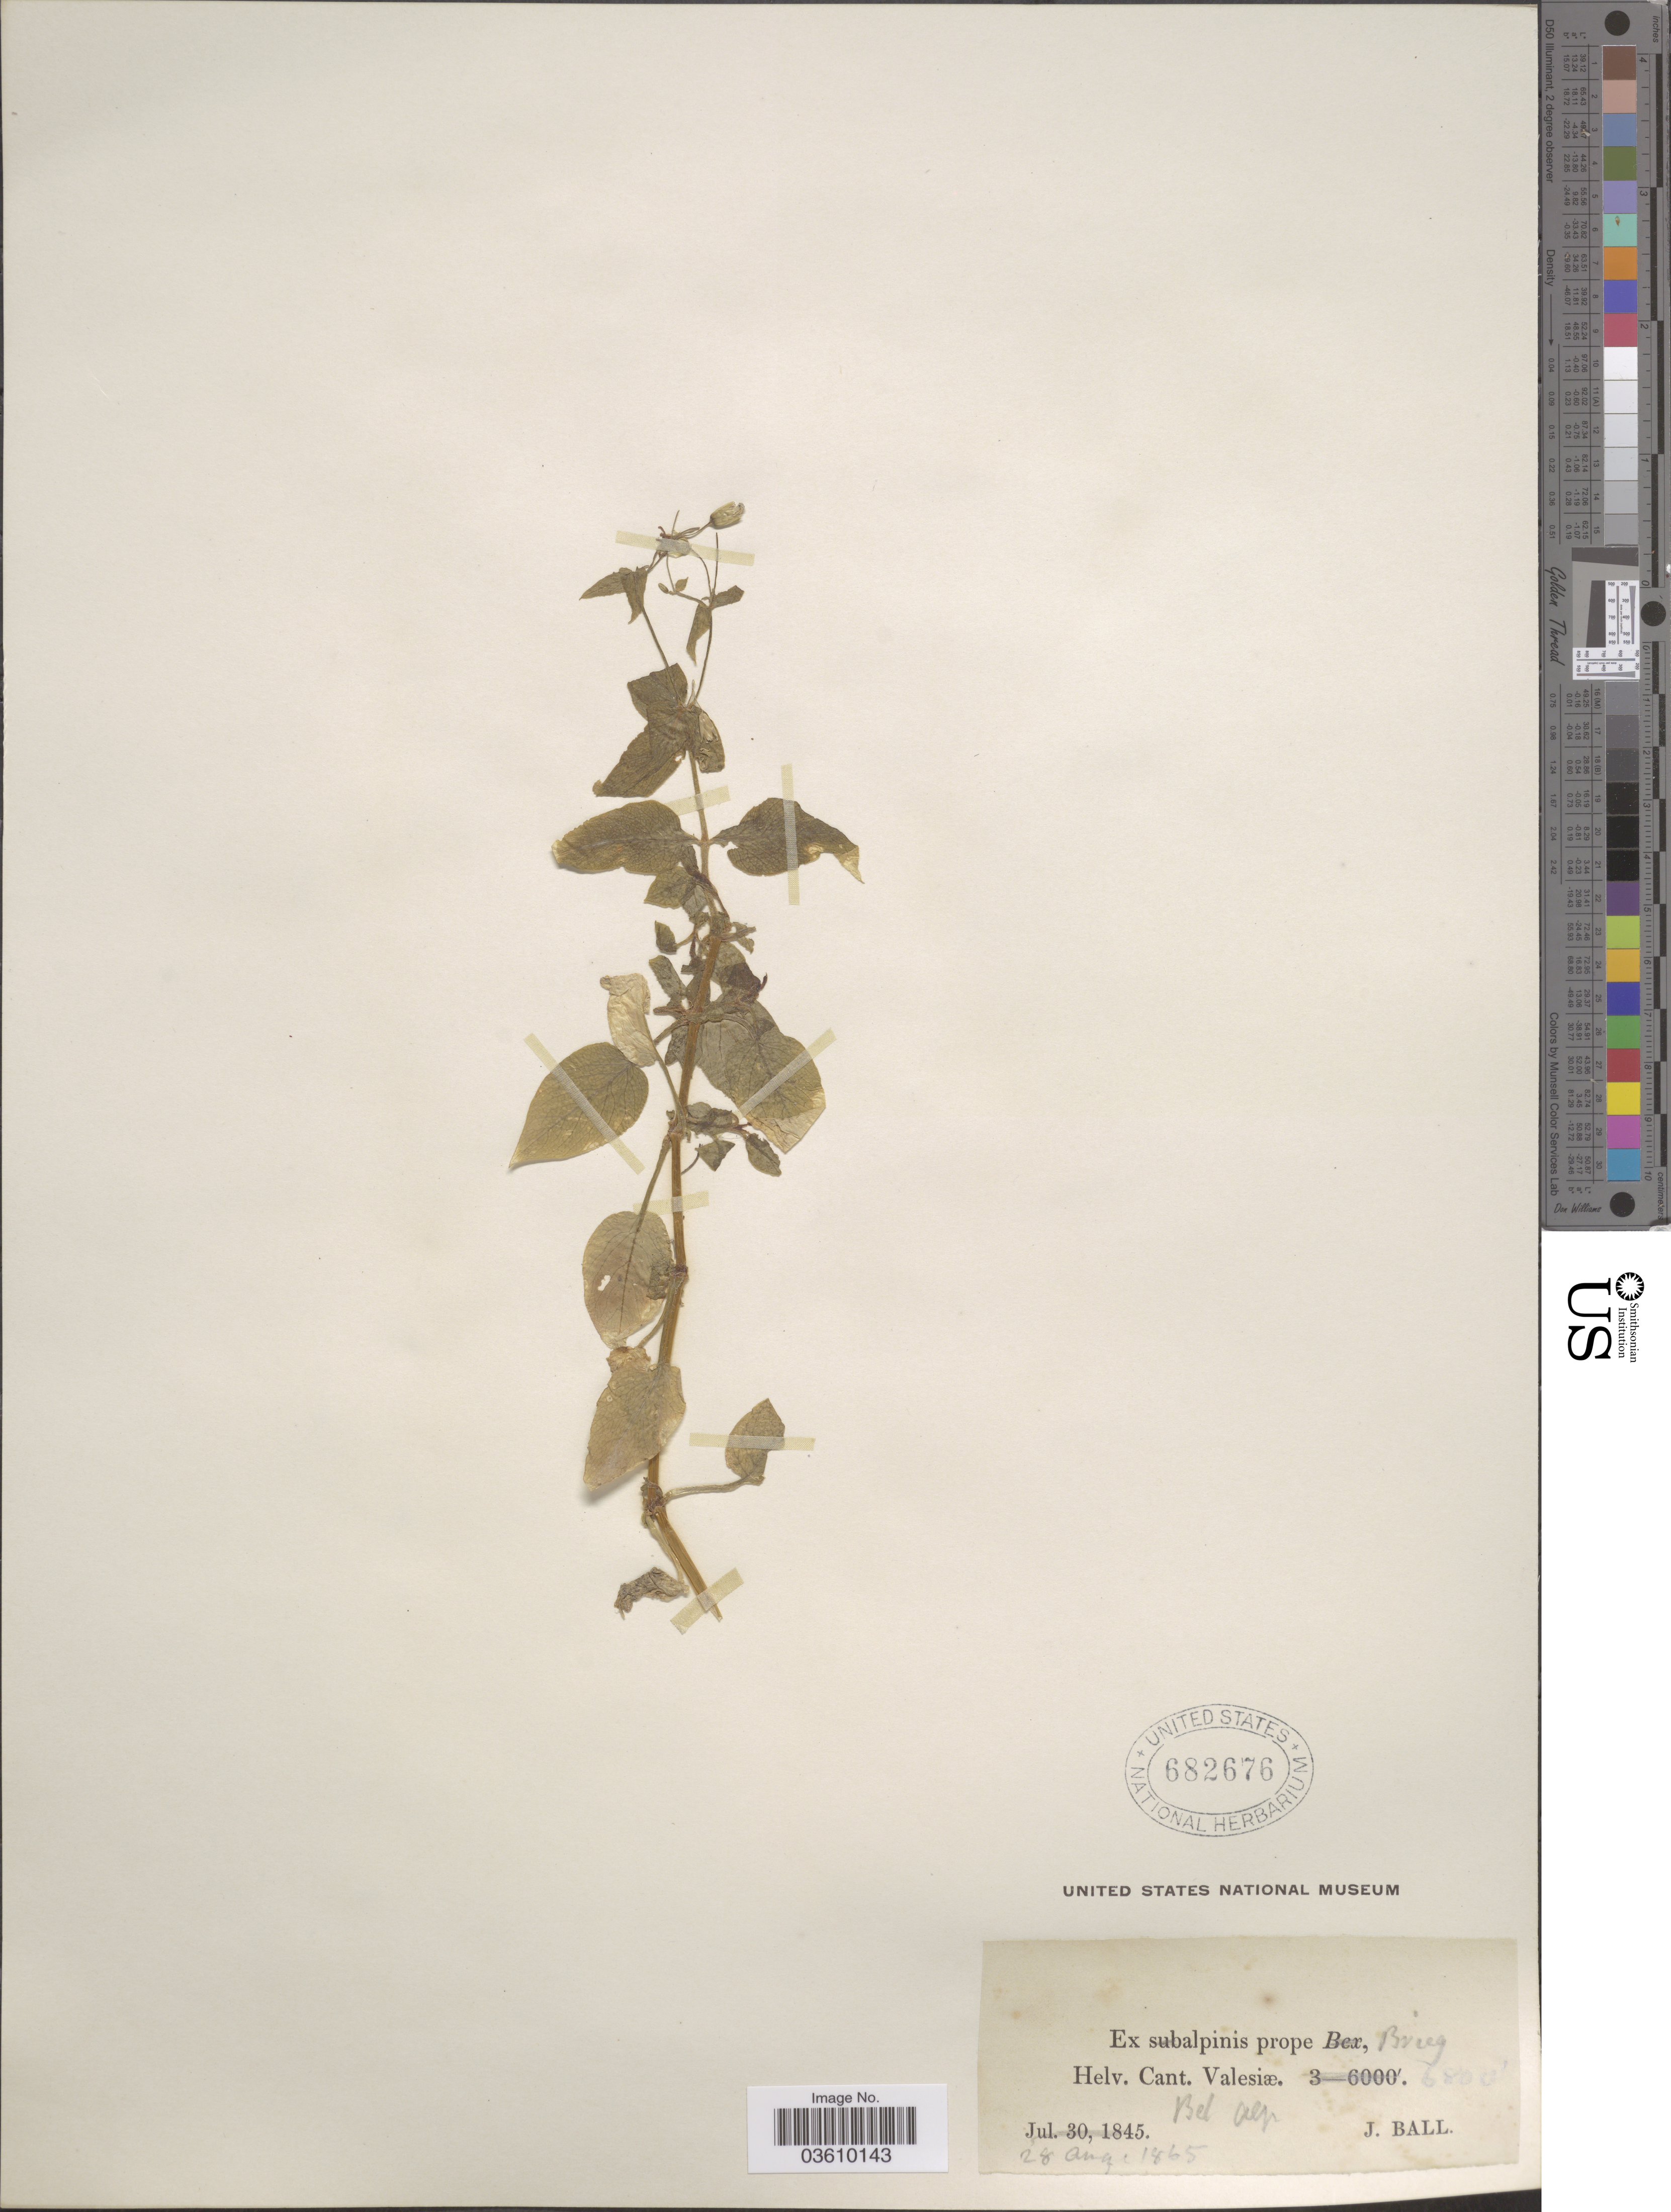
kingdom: Plantae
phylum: Tracheophyta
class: Magnoliopsida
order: Caryophyllales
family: Caryophyllaceae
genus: Stellaria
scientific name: Stellaria sp.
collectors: J. Ball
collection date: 1865-08-28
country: Switzerland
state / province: Valais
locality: Ex Alpinis prope, Brieg. Helv. Cant. Valesiæ. Bel Alp.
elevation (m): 2073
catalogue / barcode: US 682676